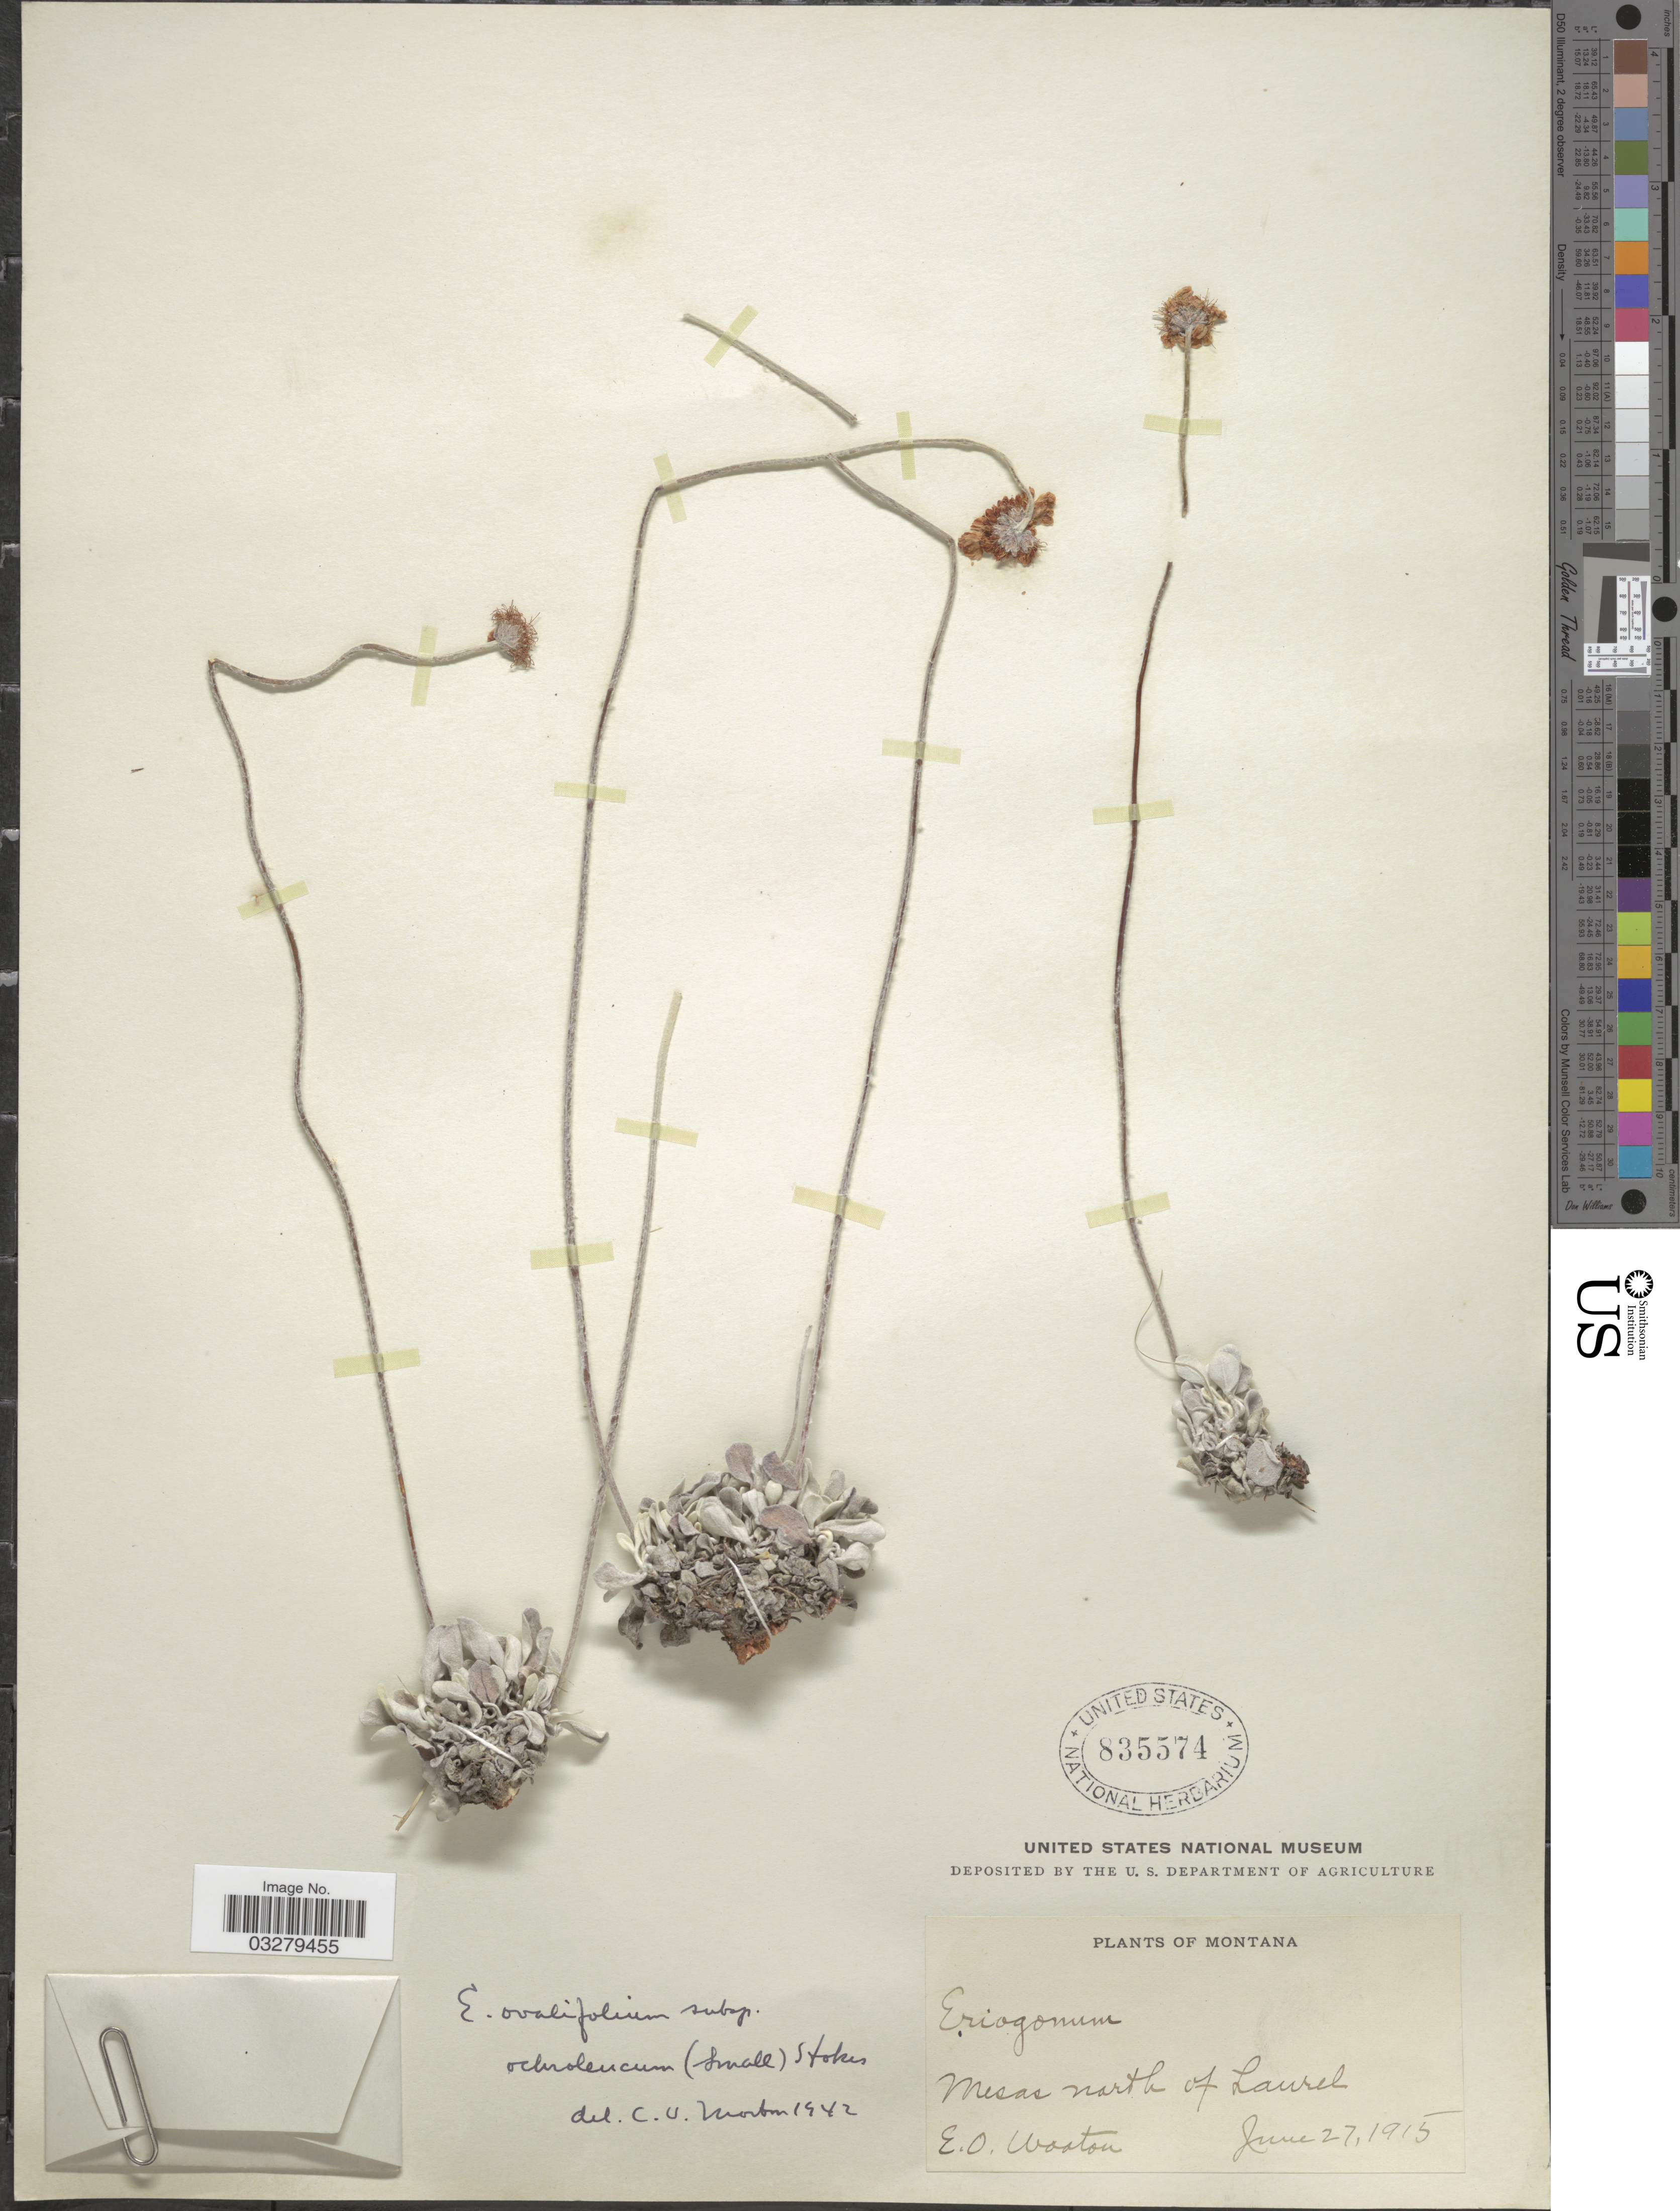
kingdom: Plantae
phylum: Tracheophyta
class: Magnoliopsida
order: Caryophyllales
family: Polygonaceae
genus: Eriogonum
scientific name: Eriogonum ovalifolium var. ochroleucum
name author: (Small ex Rydb.) M. Peck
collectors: E. O. Wooton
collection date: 1915-06-27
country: United States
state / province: Montana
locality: Mesas north of Laurel.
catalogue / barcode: US 835574